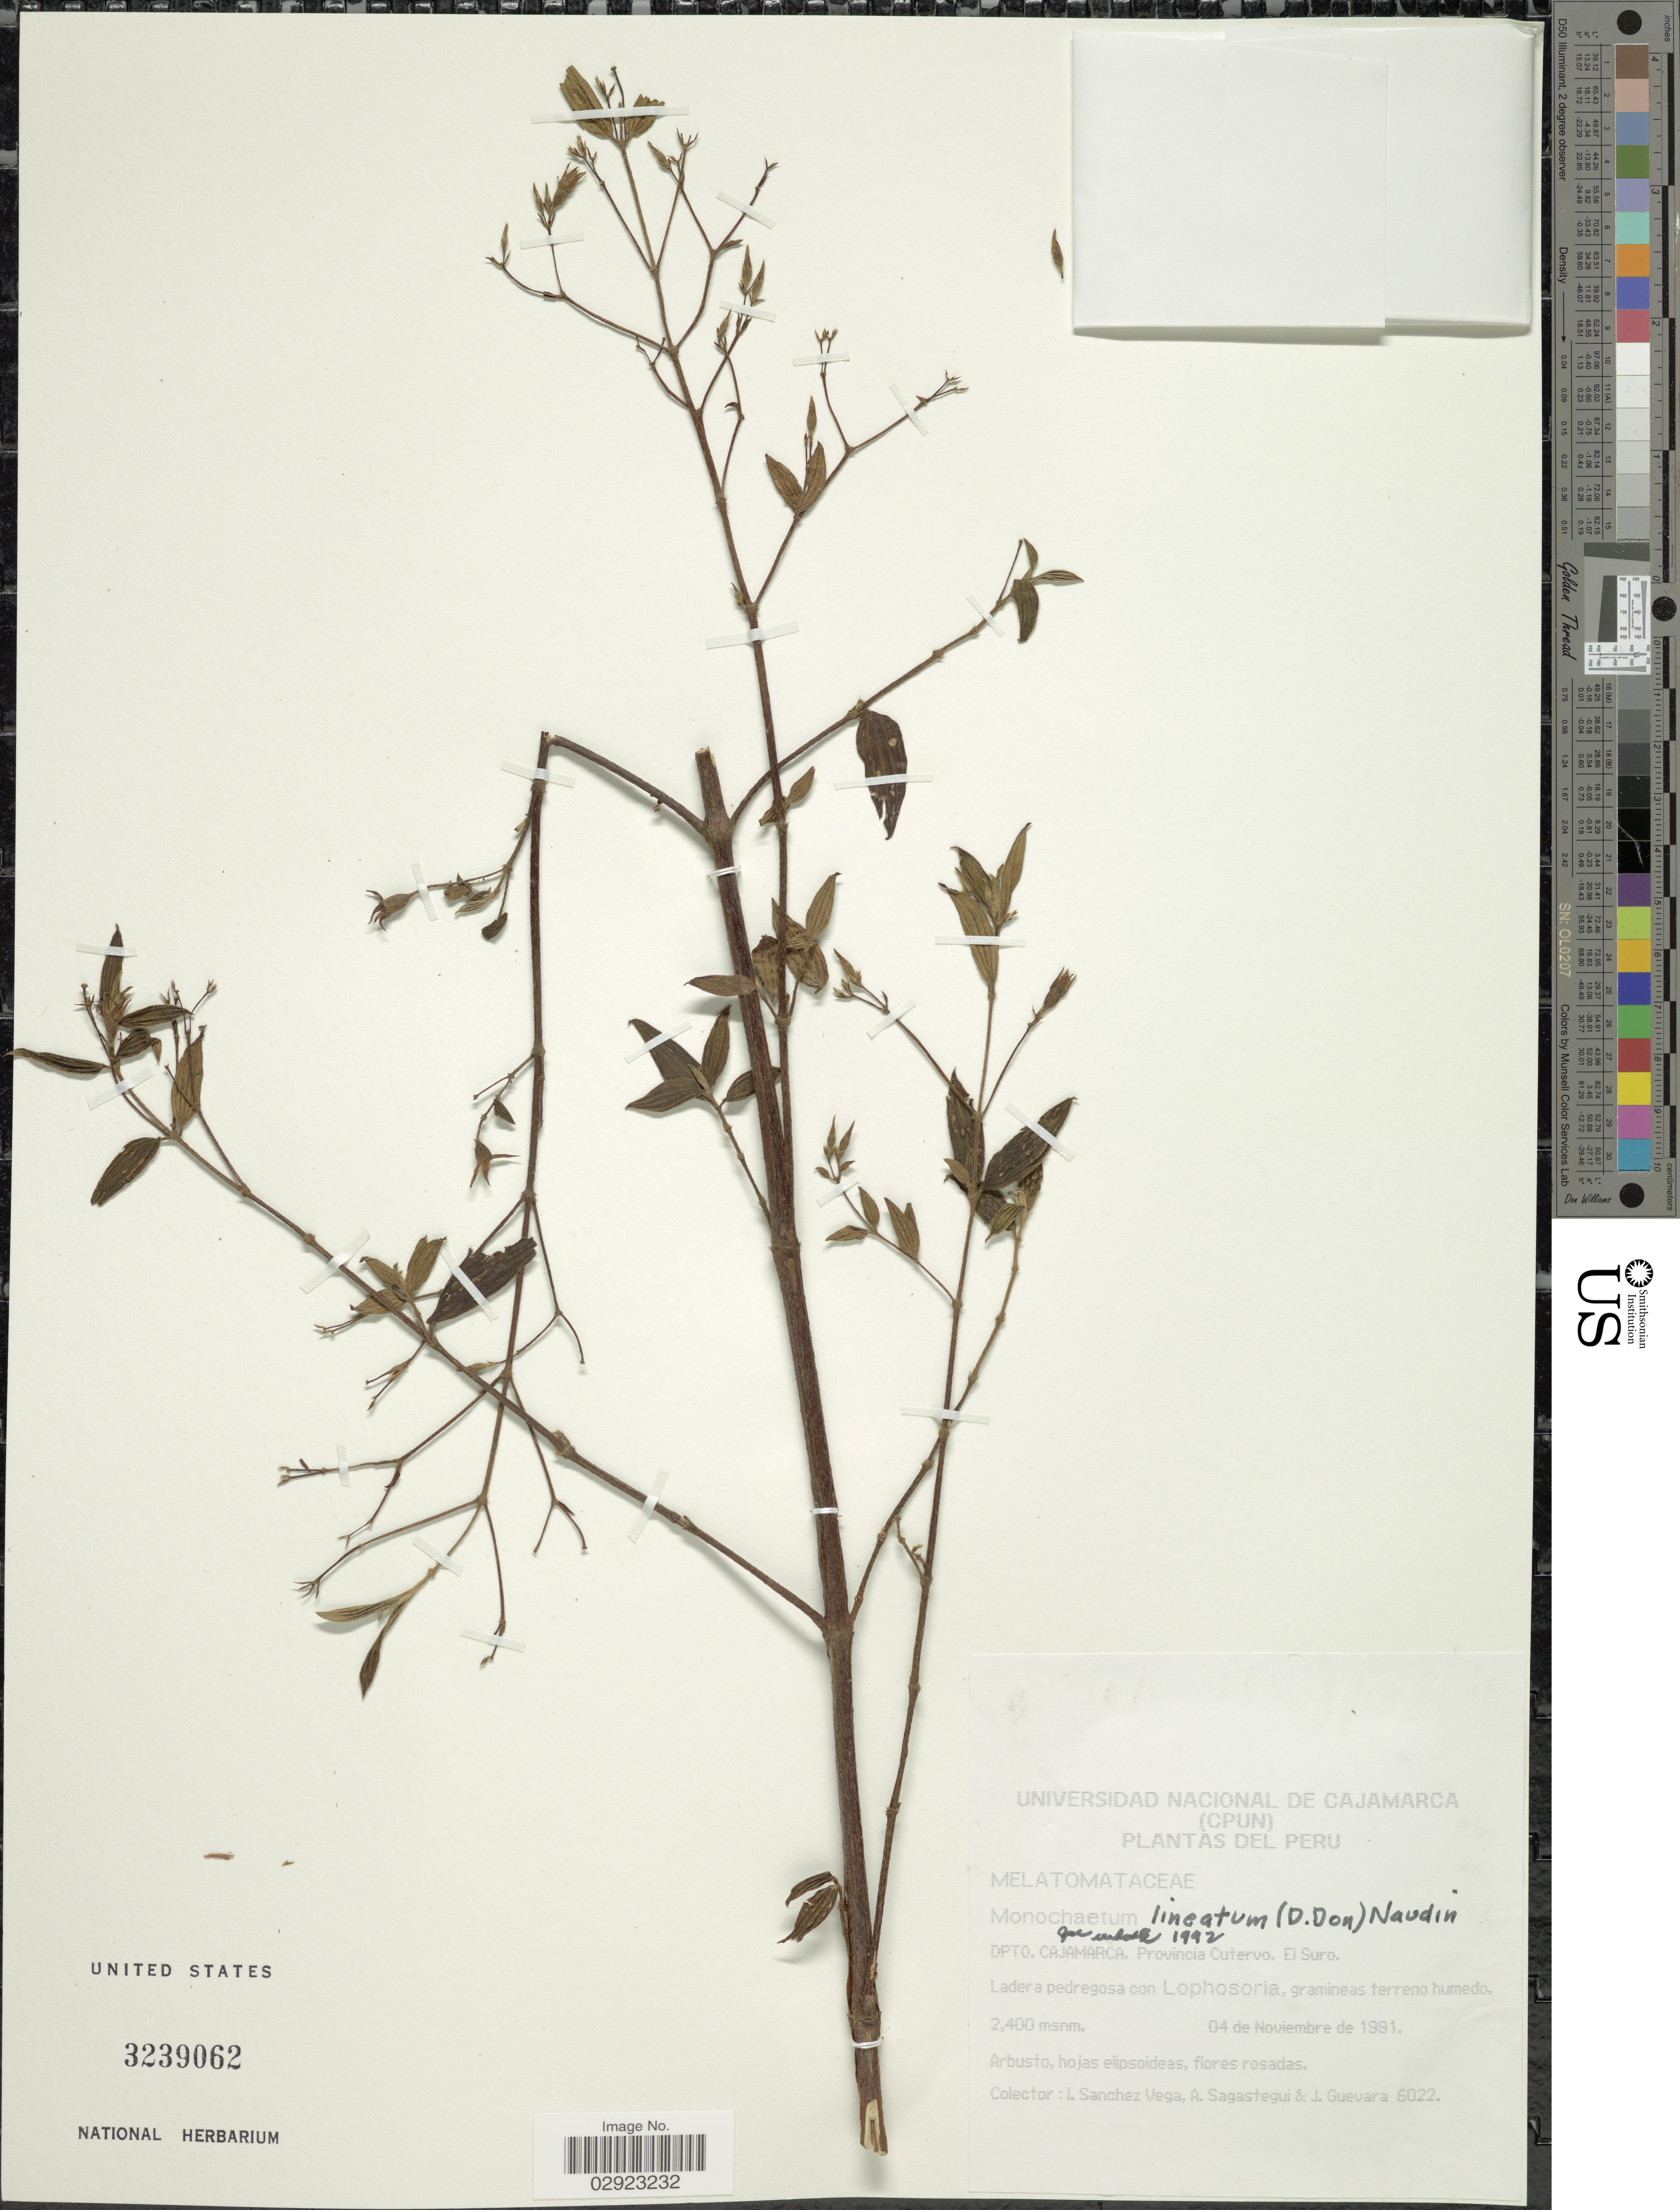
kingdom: Plantae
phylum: Tracheophyta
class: Magnoliopsida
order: Myrtales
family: Melastomataceae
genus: Monochaetum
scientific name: Monochaetum lineatum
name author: (D. Don) Naudin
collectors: I. Sánchez Vega, A. Sagastegui & J. Guevara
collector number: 6022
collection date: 1991-11-04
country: Peru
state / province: Cajamarca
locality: Dpto. Cajamarca. Provincia Cutervo. El Suro.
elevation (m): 2400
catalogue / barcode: US 3239062